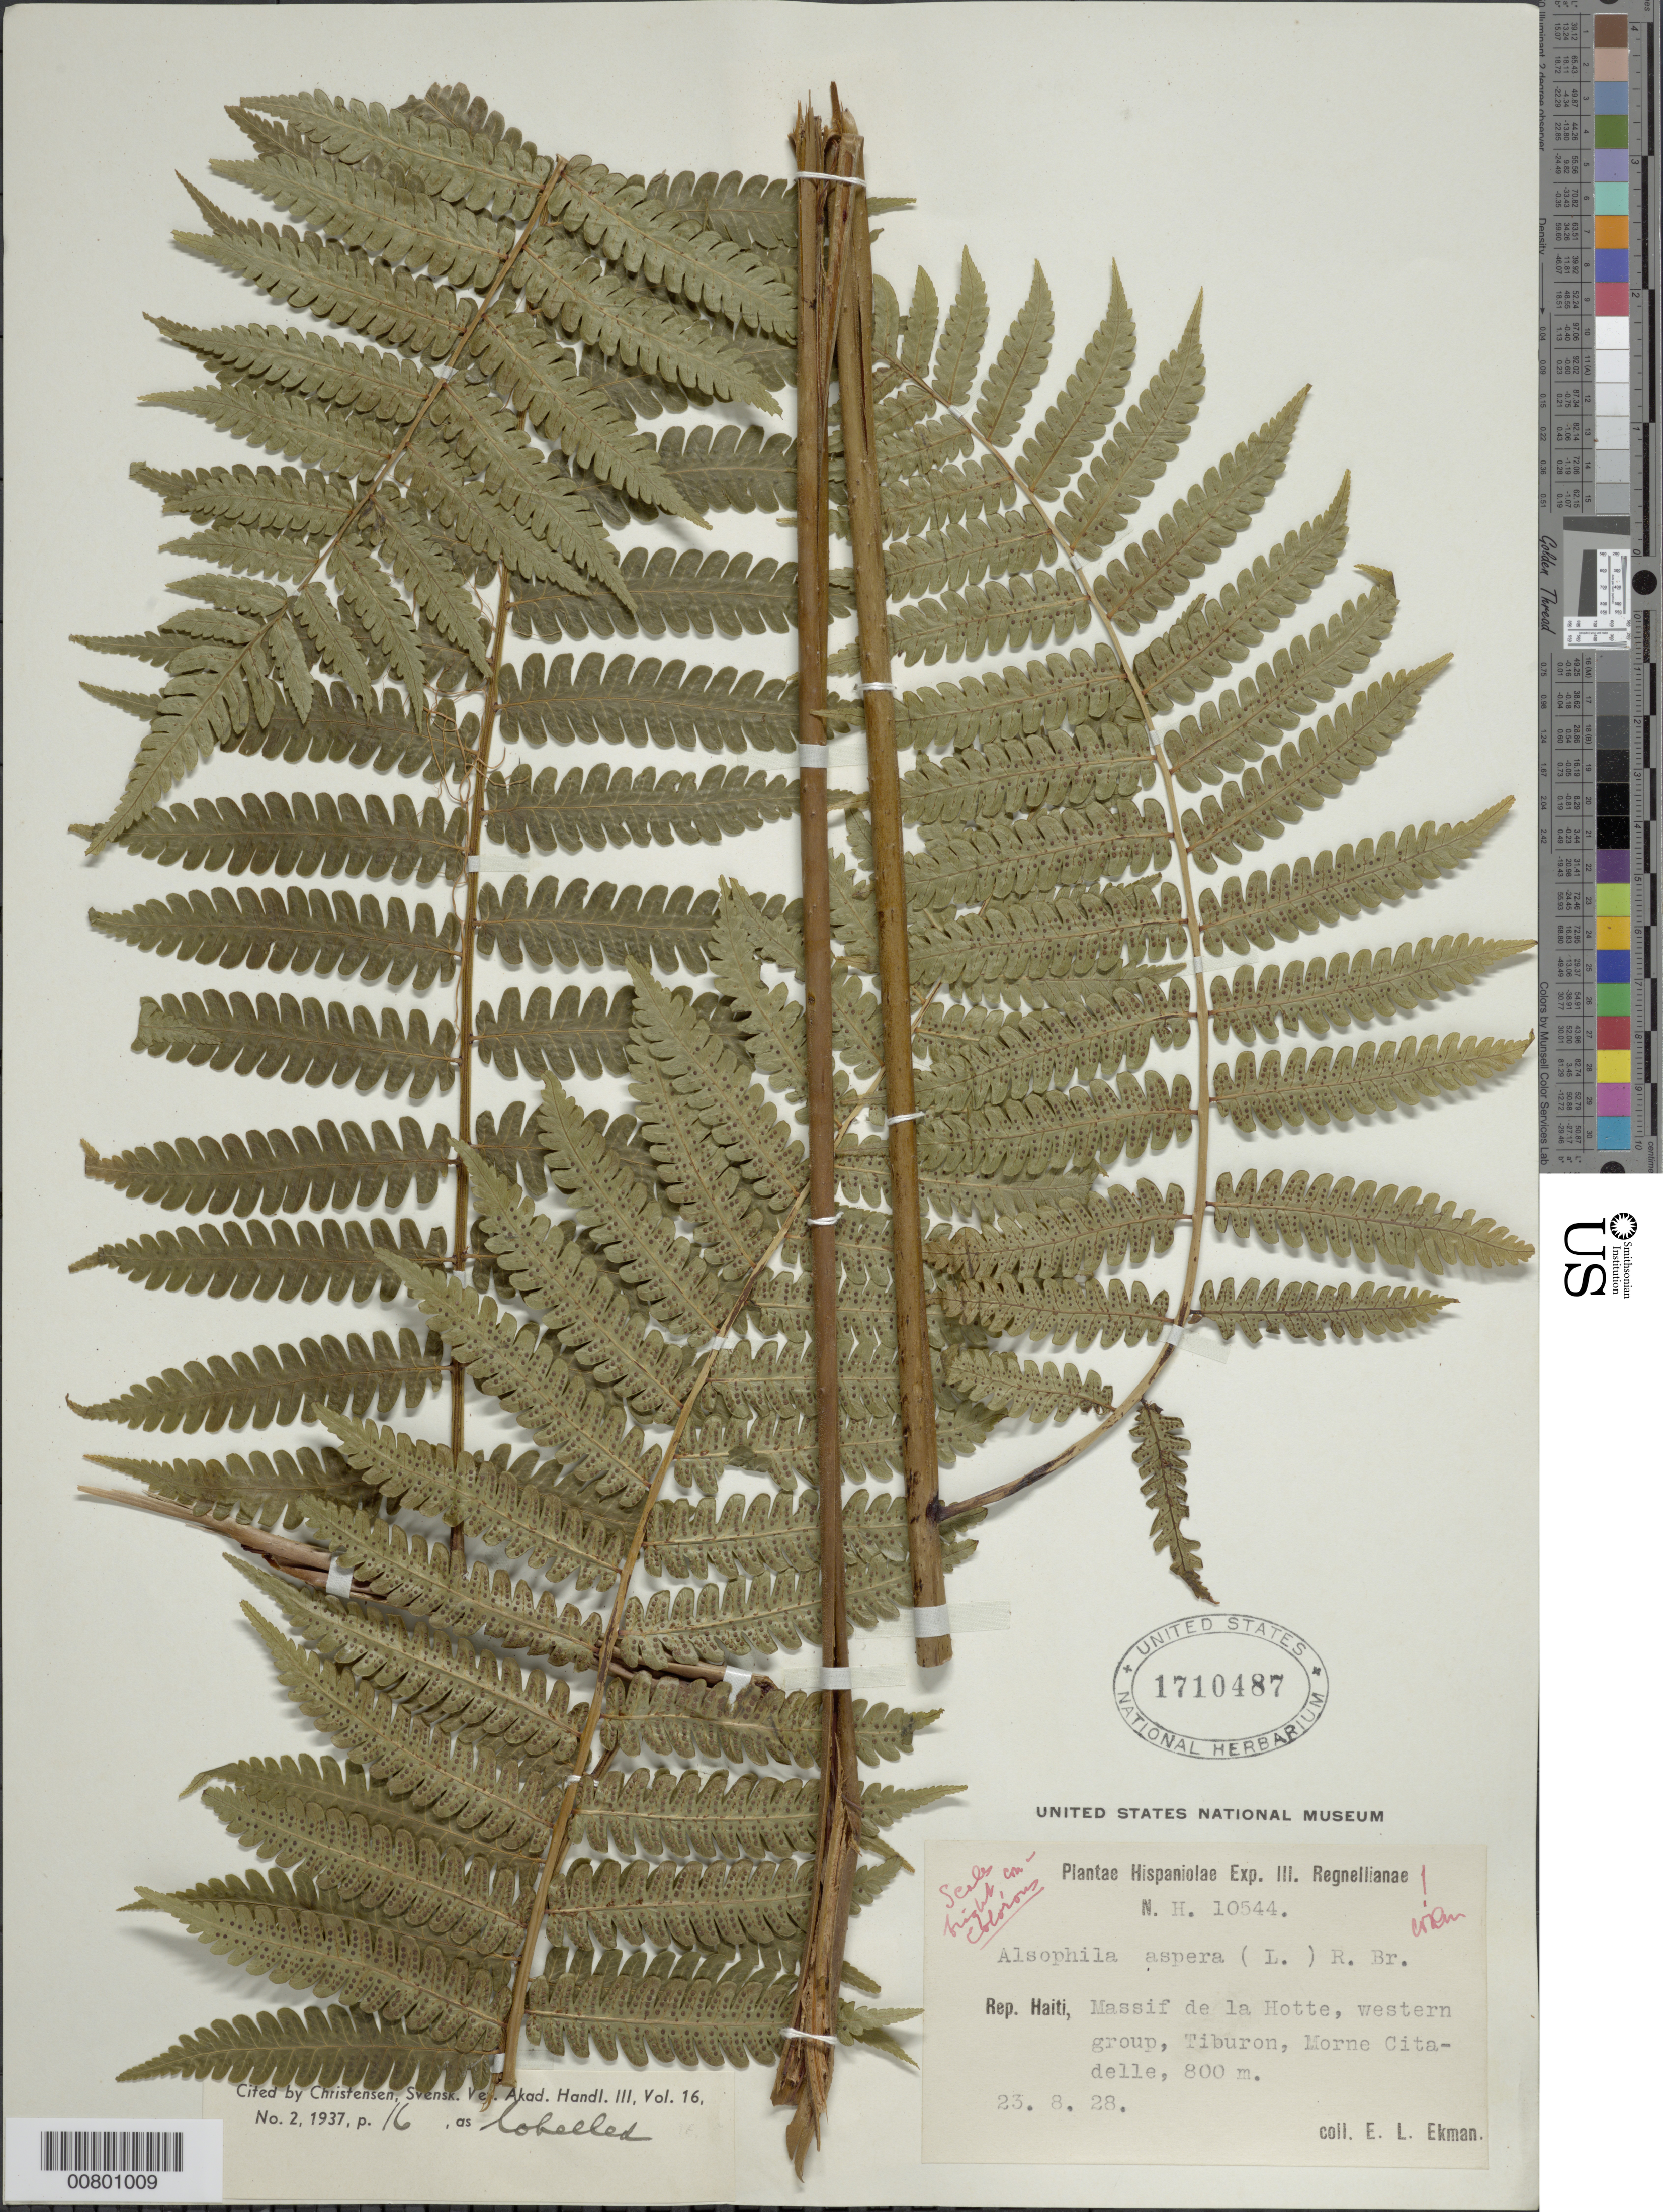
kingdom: Plantae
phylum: Tracheophyta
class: Polypodiopsida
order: Cyatheales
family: Cyatheaceae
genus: Cyathea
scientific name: Cyathea aspera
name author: (L.) Sw.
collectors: E. L. Ekman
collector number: H 10544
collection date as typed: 23 Aug 1928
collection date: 1928-08-23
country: Haiti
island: Hispaniola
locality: Massif de la Hotte, western group, Tiburon, Morne Citadelle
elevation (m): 800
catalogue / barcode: US 1710487